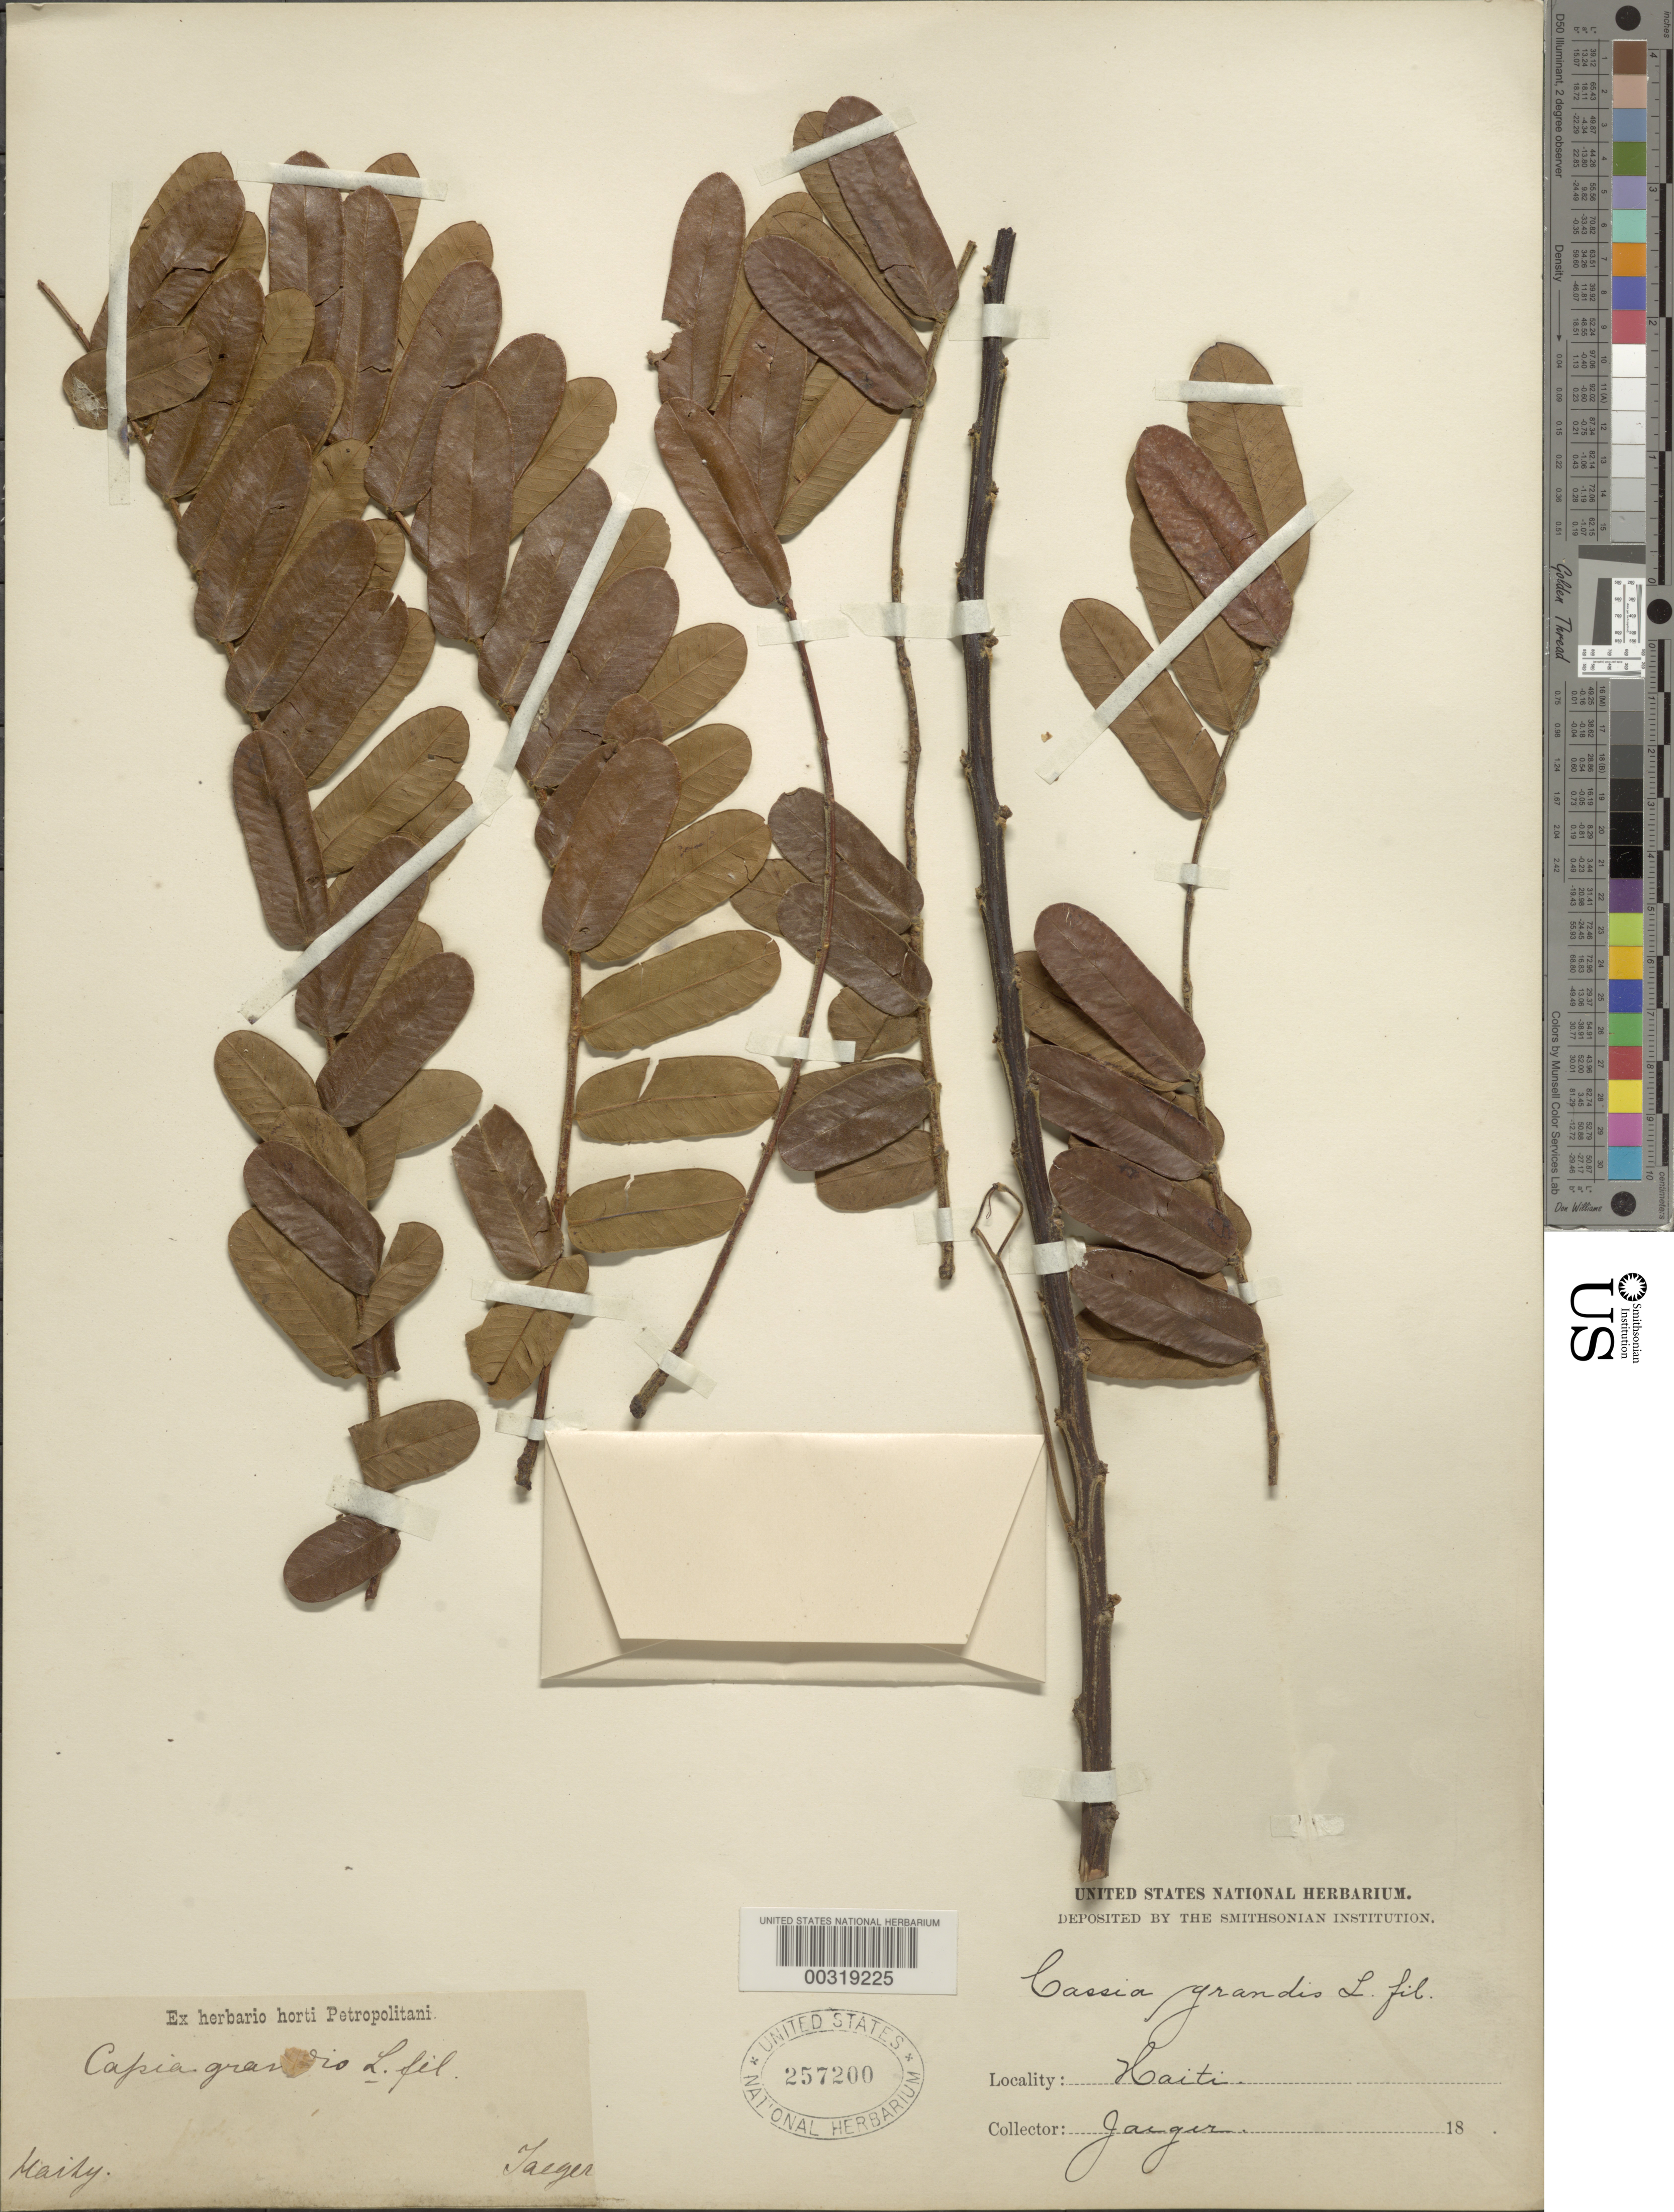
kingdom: Plantae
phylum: Tracheophyta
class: Magnoliopsida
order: Fabales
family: Fabaceae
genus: Cassia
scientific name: Cassia grandis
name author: L. f.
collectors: -. Jarger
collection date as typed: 18--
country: Haiti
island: Hispaniola Island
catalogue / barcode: US 257200